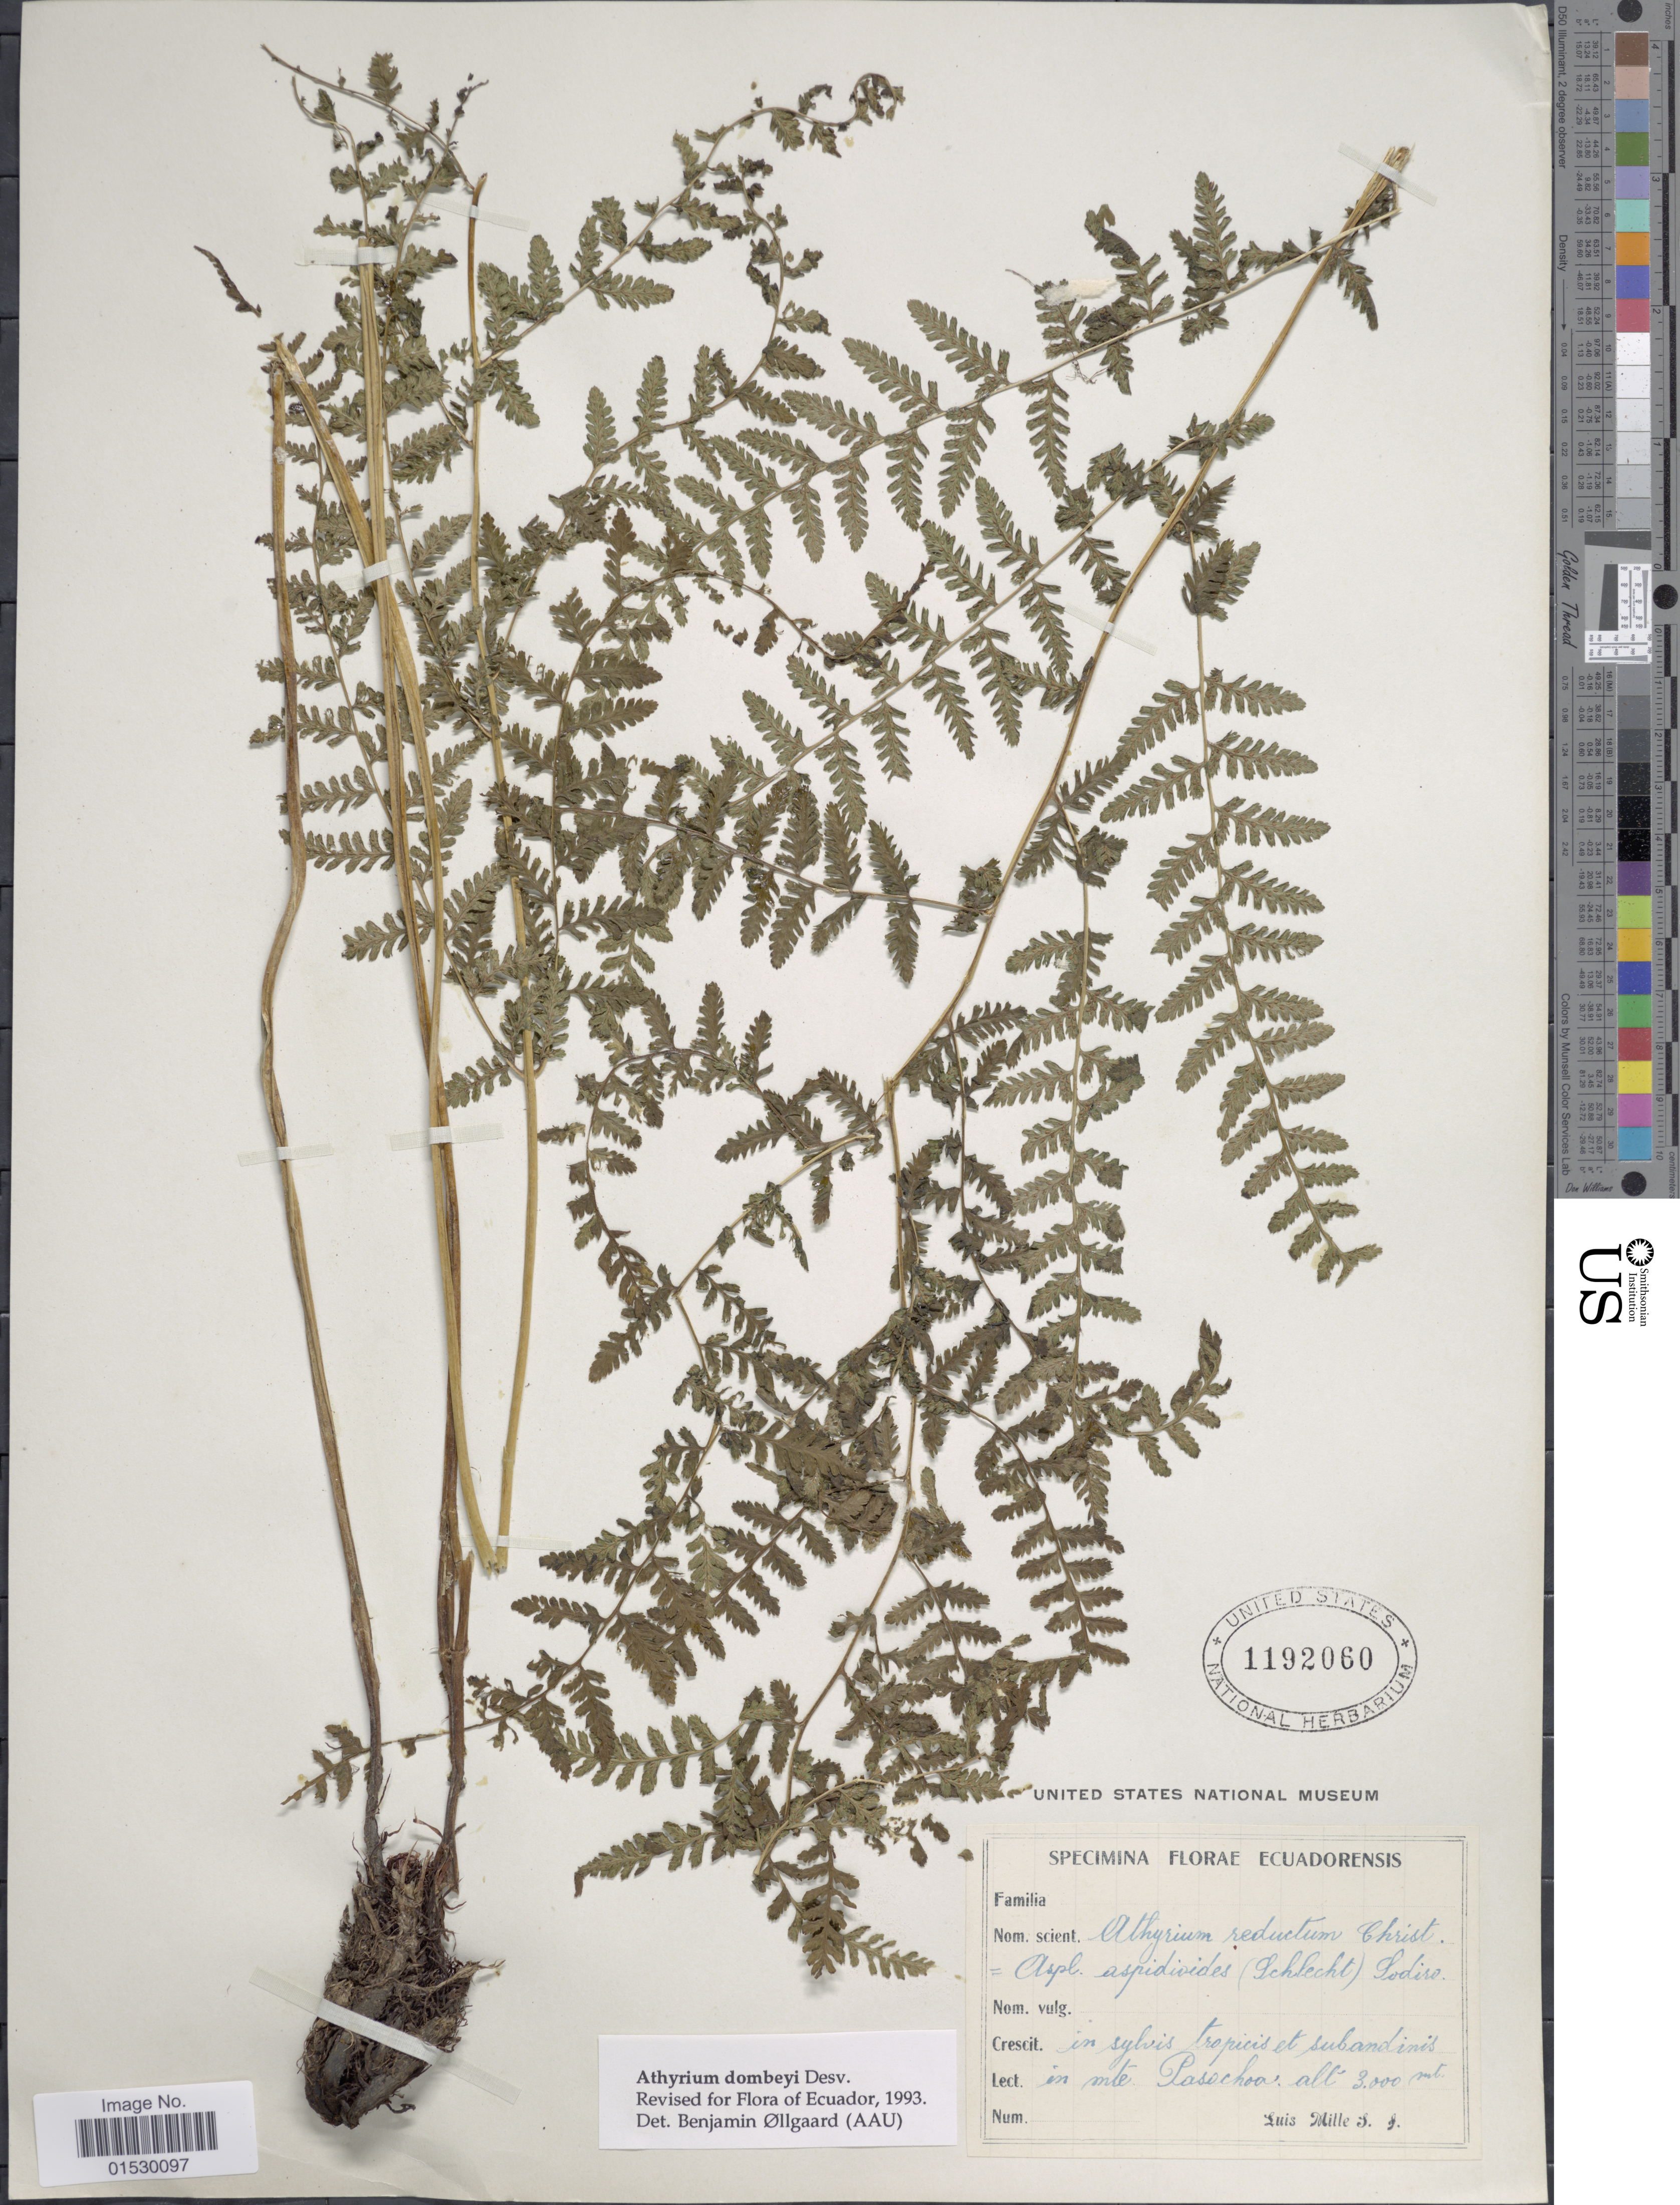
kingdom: Plantae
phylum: Tracheophyta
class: Polypodiopsida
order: Polypodiales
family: Athyriaceae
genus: Athyrium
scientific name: Athyrium dombei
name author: (Desv.) C. Chr.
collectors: L. Mille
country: Ecuador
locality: in sylvis tropicis et subandinis, in mte. Pasochoa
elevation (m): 3000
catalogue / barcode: US 1192060